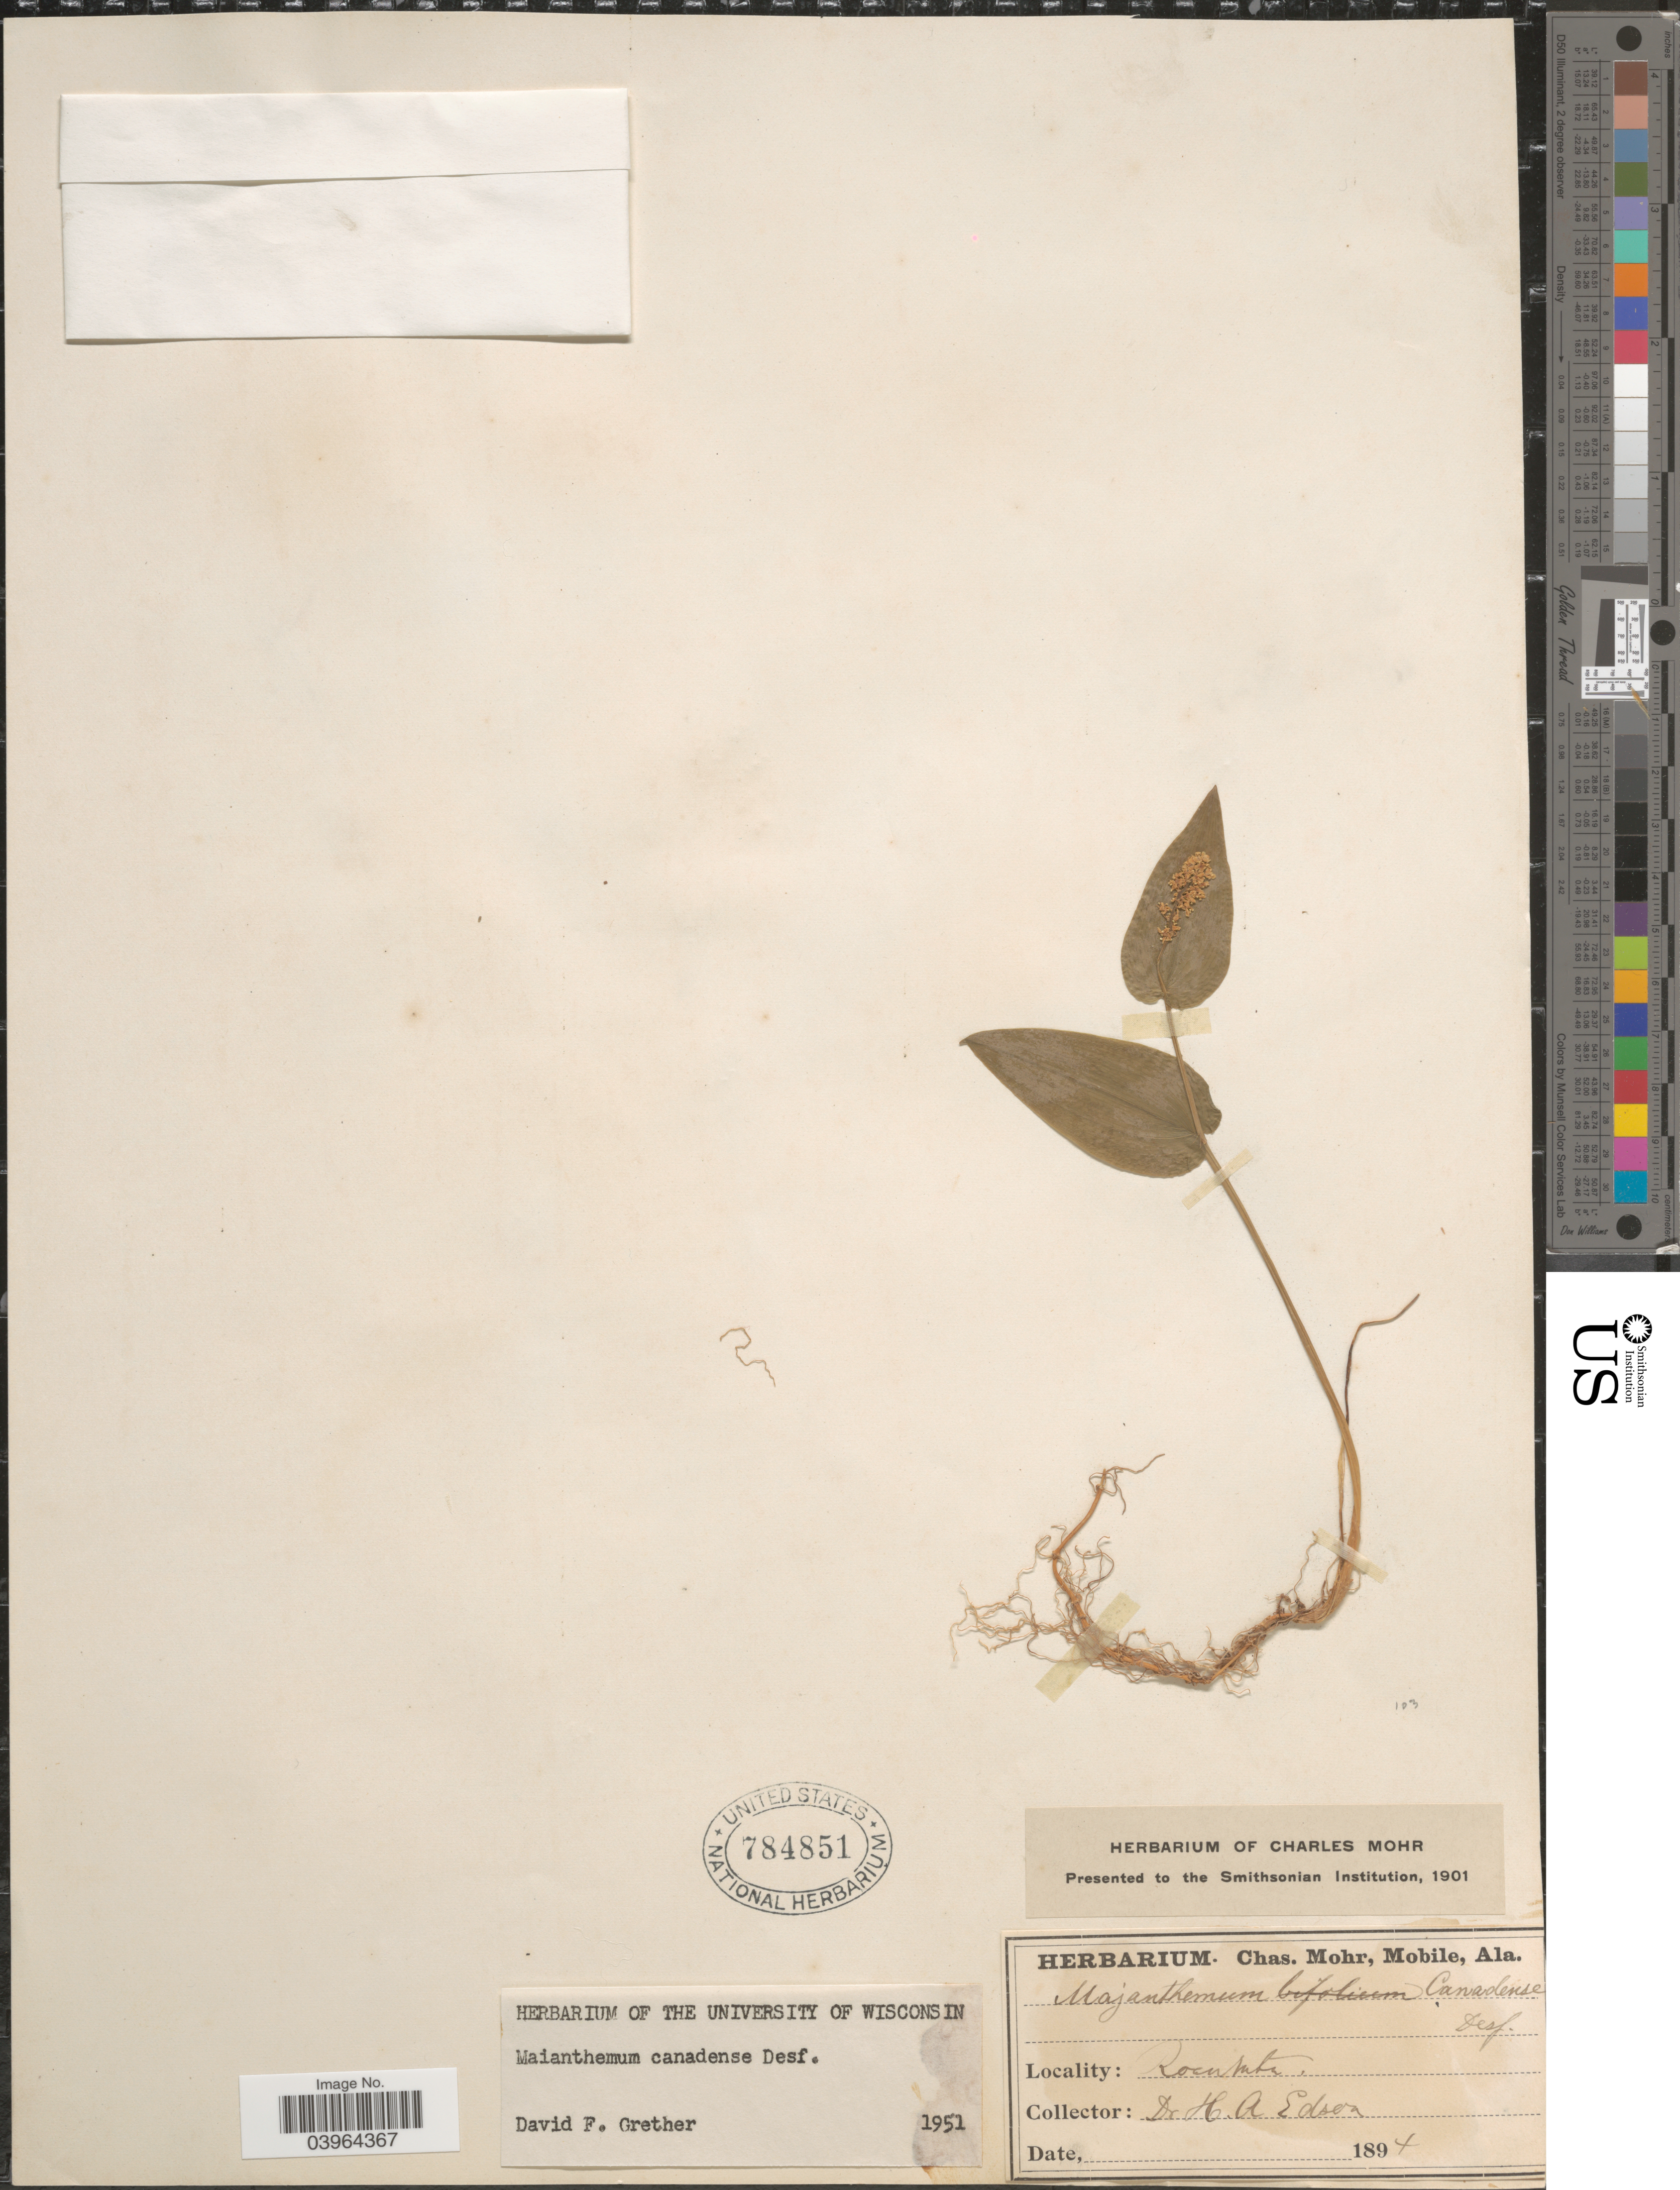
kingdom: Plantae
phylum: Tracheophyta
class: Liliopsida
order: Asparagales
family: Asparagaceae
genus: Maianthemum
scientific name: Maianthemum canadense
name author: Desf.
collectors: H. Edson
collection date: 1894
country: United States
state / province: Alabama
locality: Roan Mts.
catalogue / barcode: US 784851